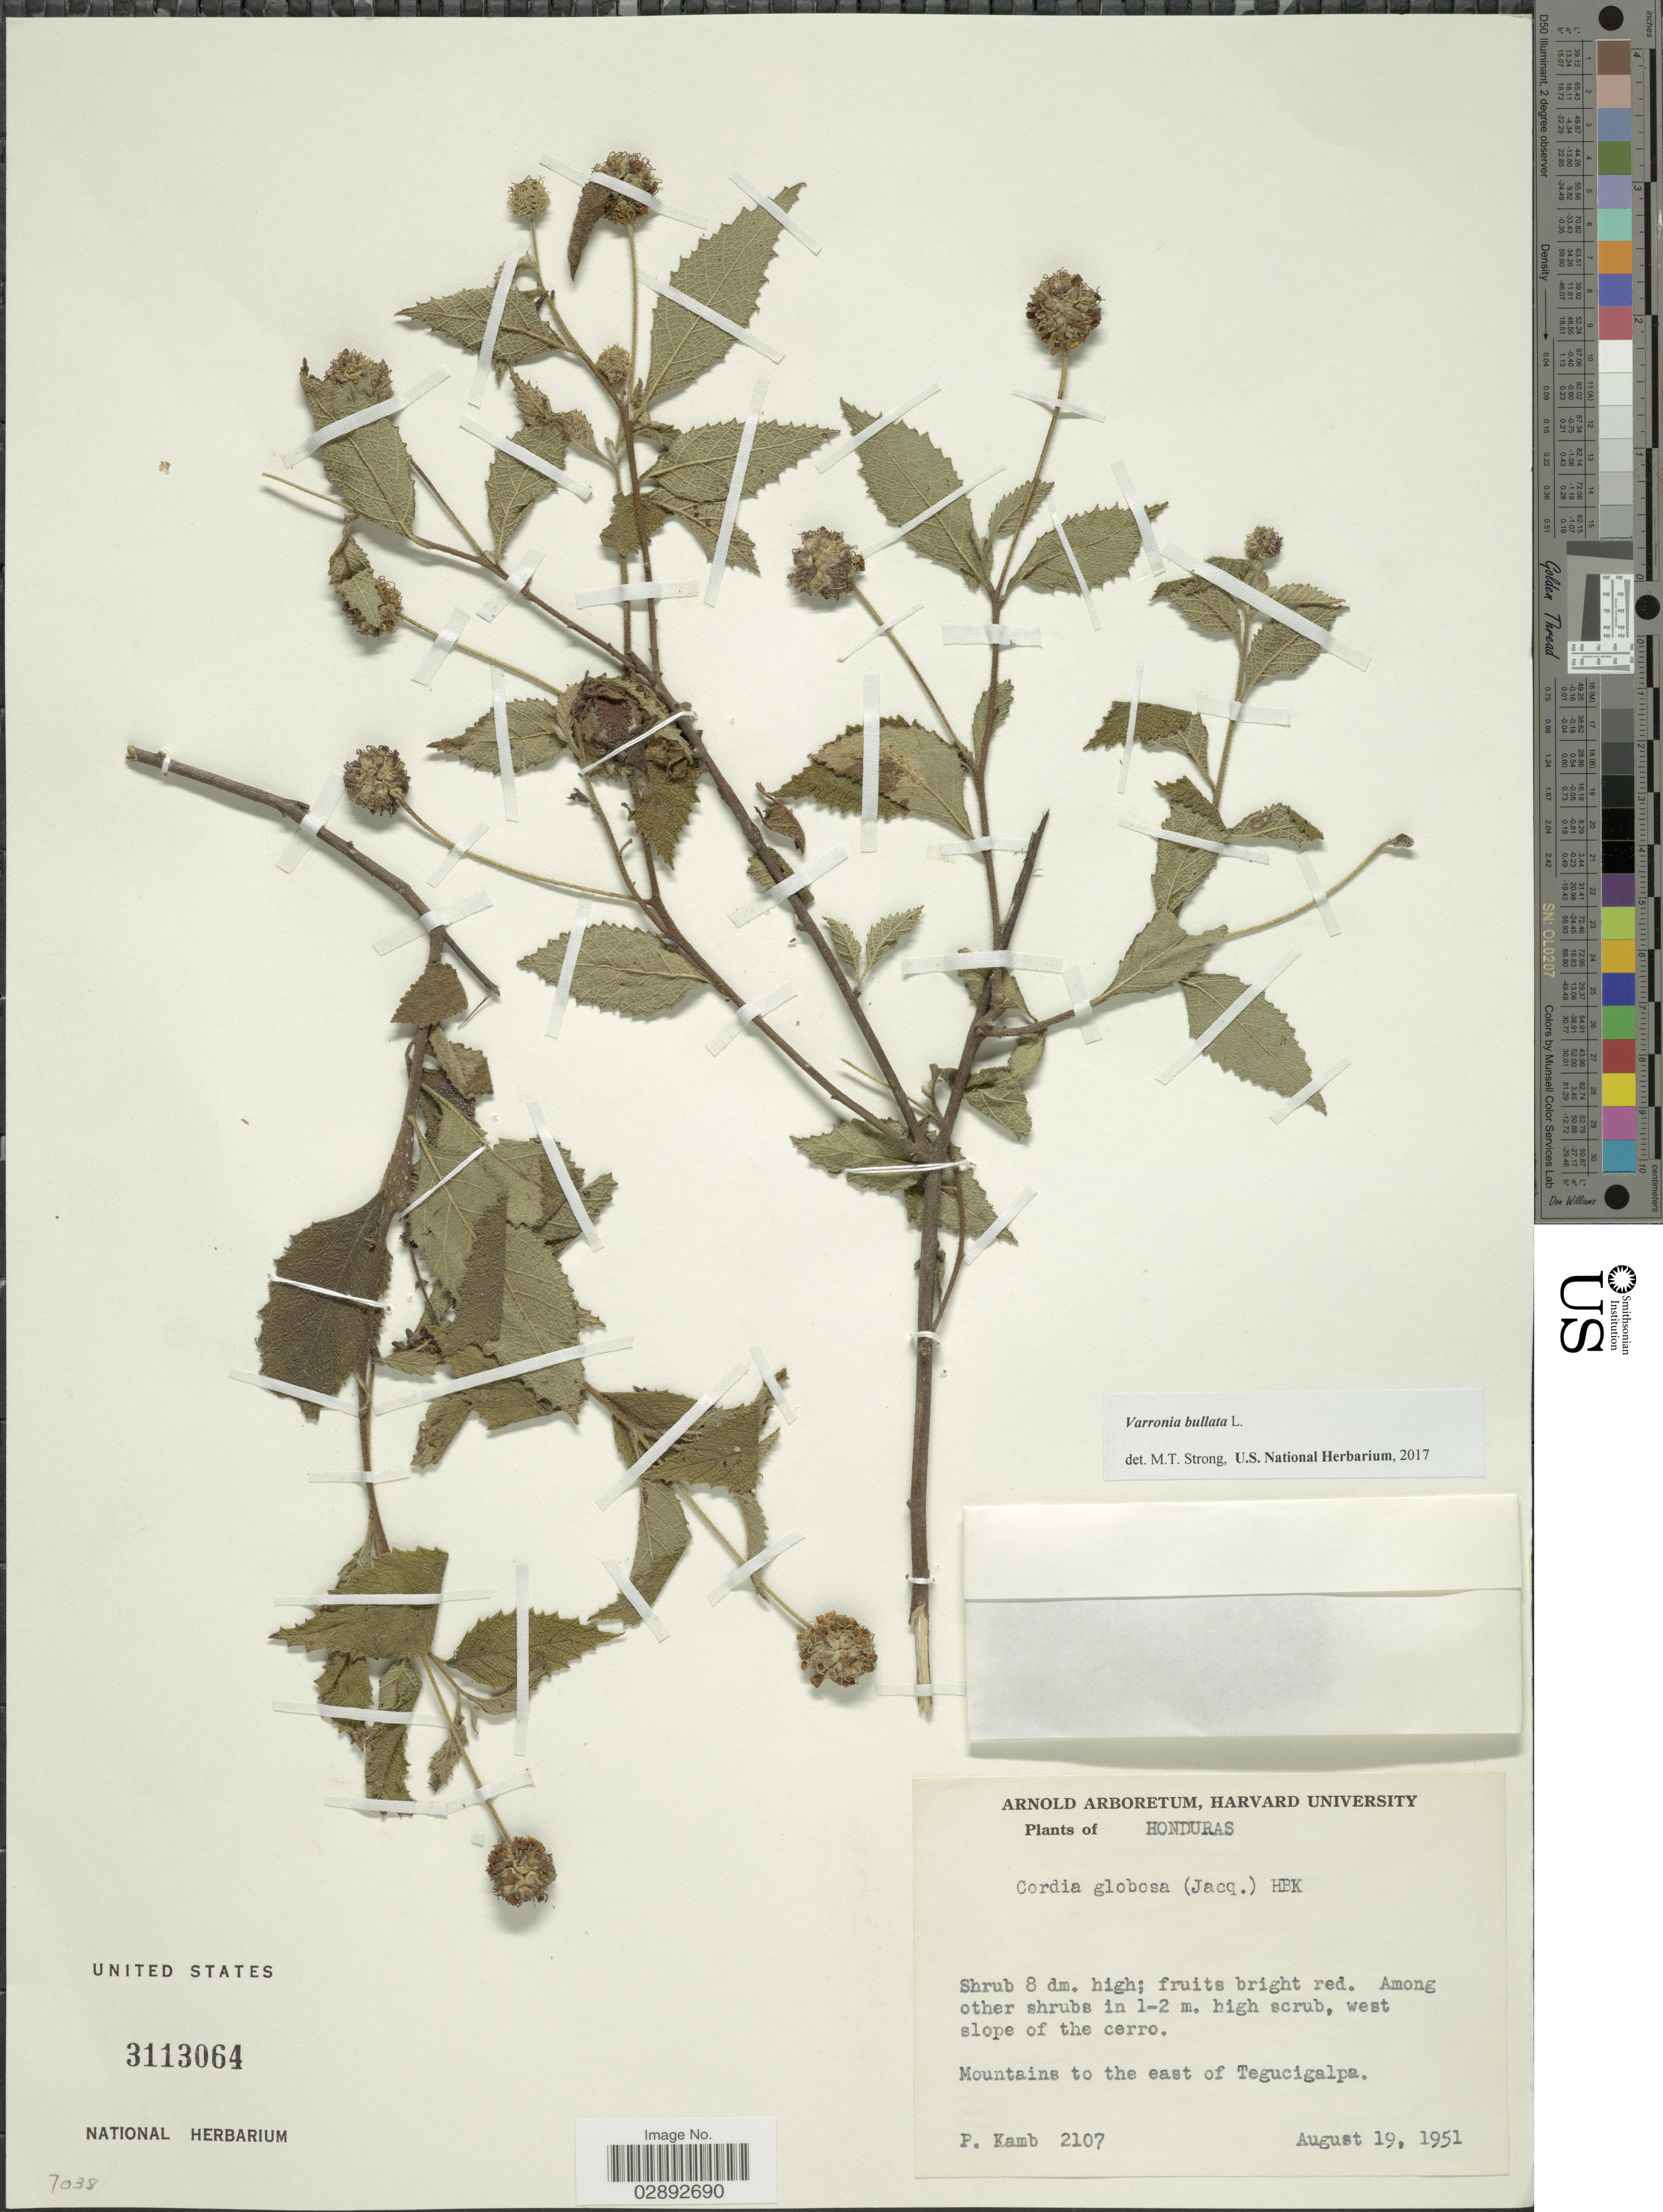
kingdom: Plantae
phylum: Tracheophyta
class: Magnoliopsida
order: Boraginales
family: Cordiaceae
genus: Varronia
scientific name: Varronia bullata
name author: L.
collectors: P. Kamb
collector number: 2107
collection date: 1951-08-19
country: Honduras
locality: West slope of the cerro. Mountains to the east of Tegucigalpa.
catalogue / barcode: US 3113064